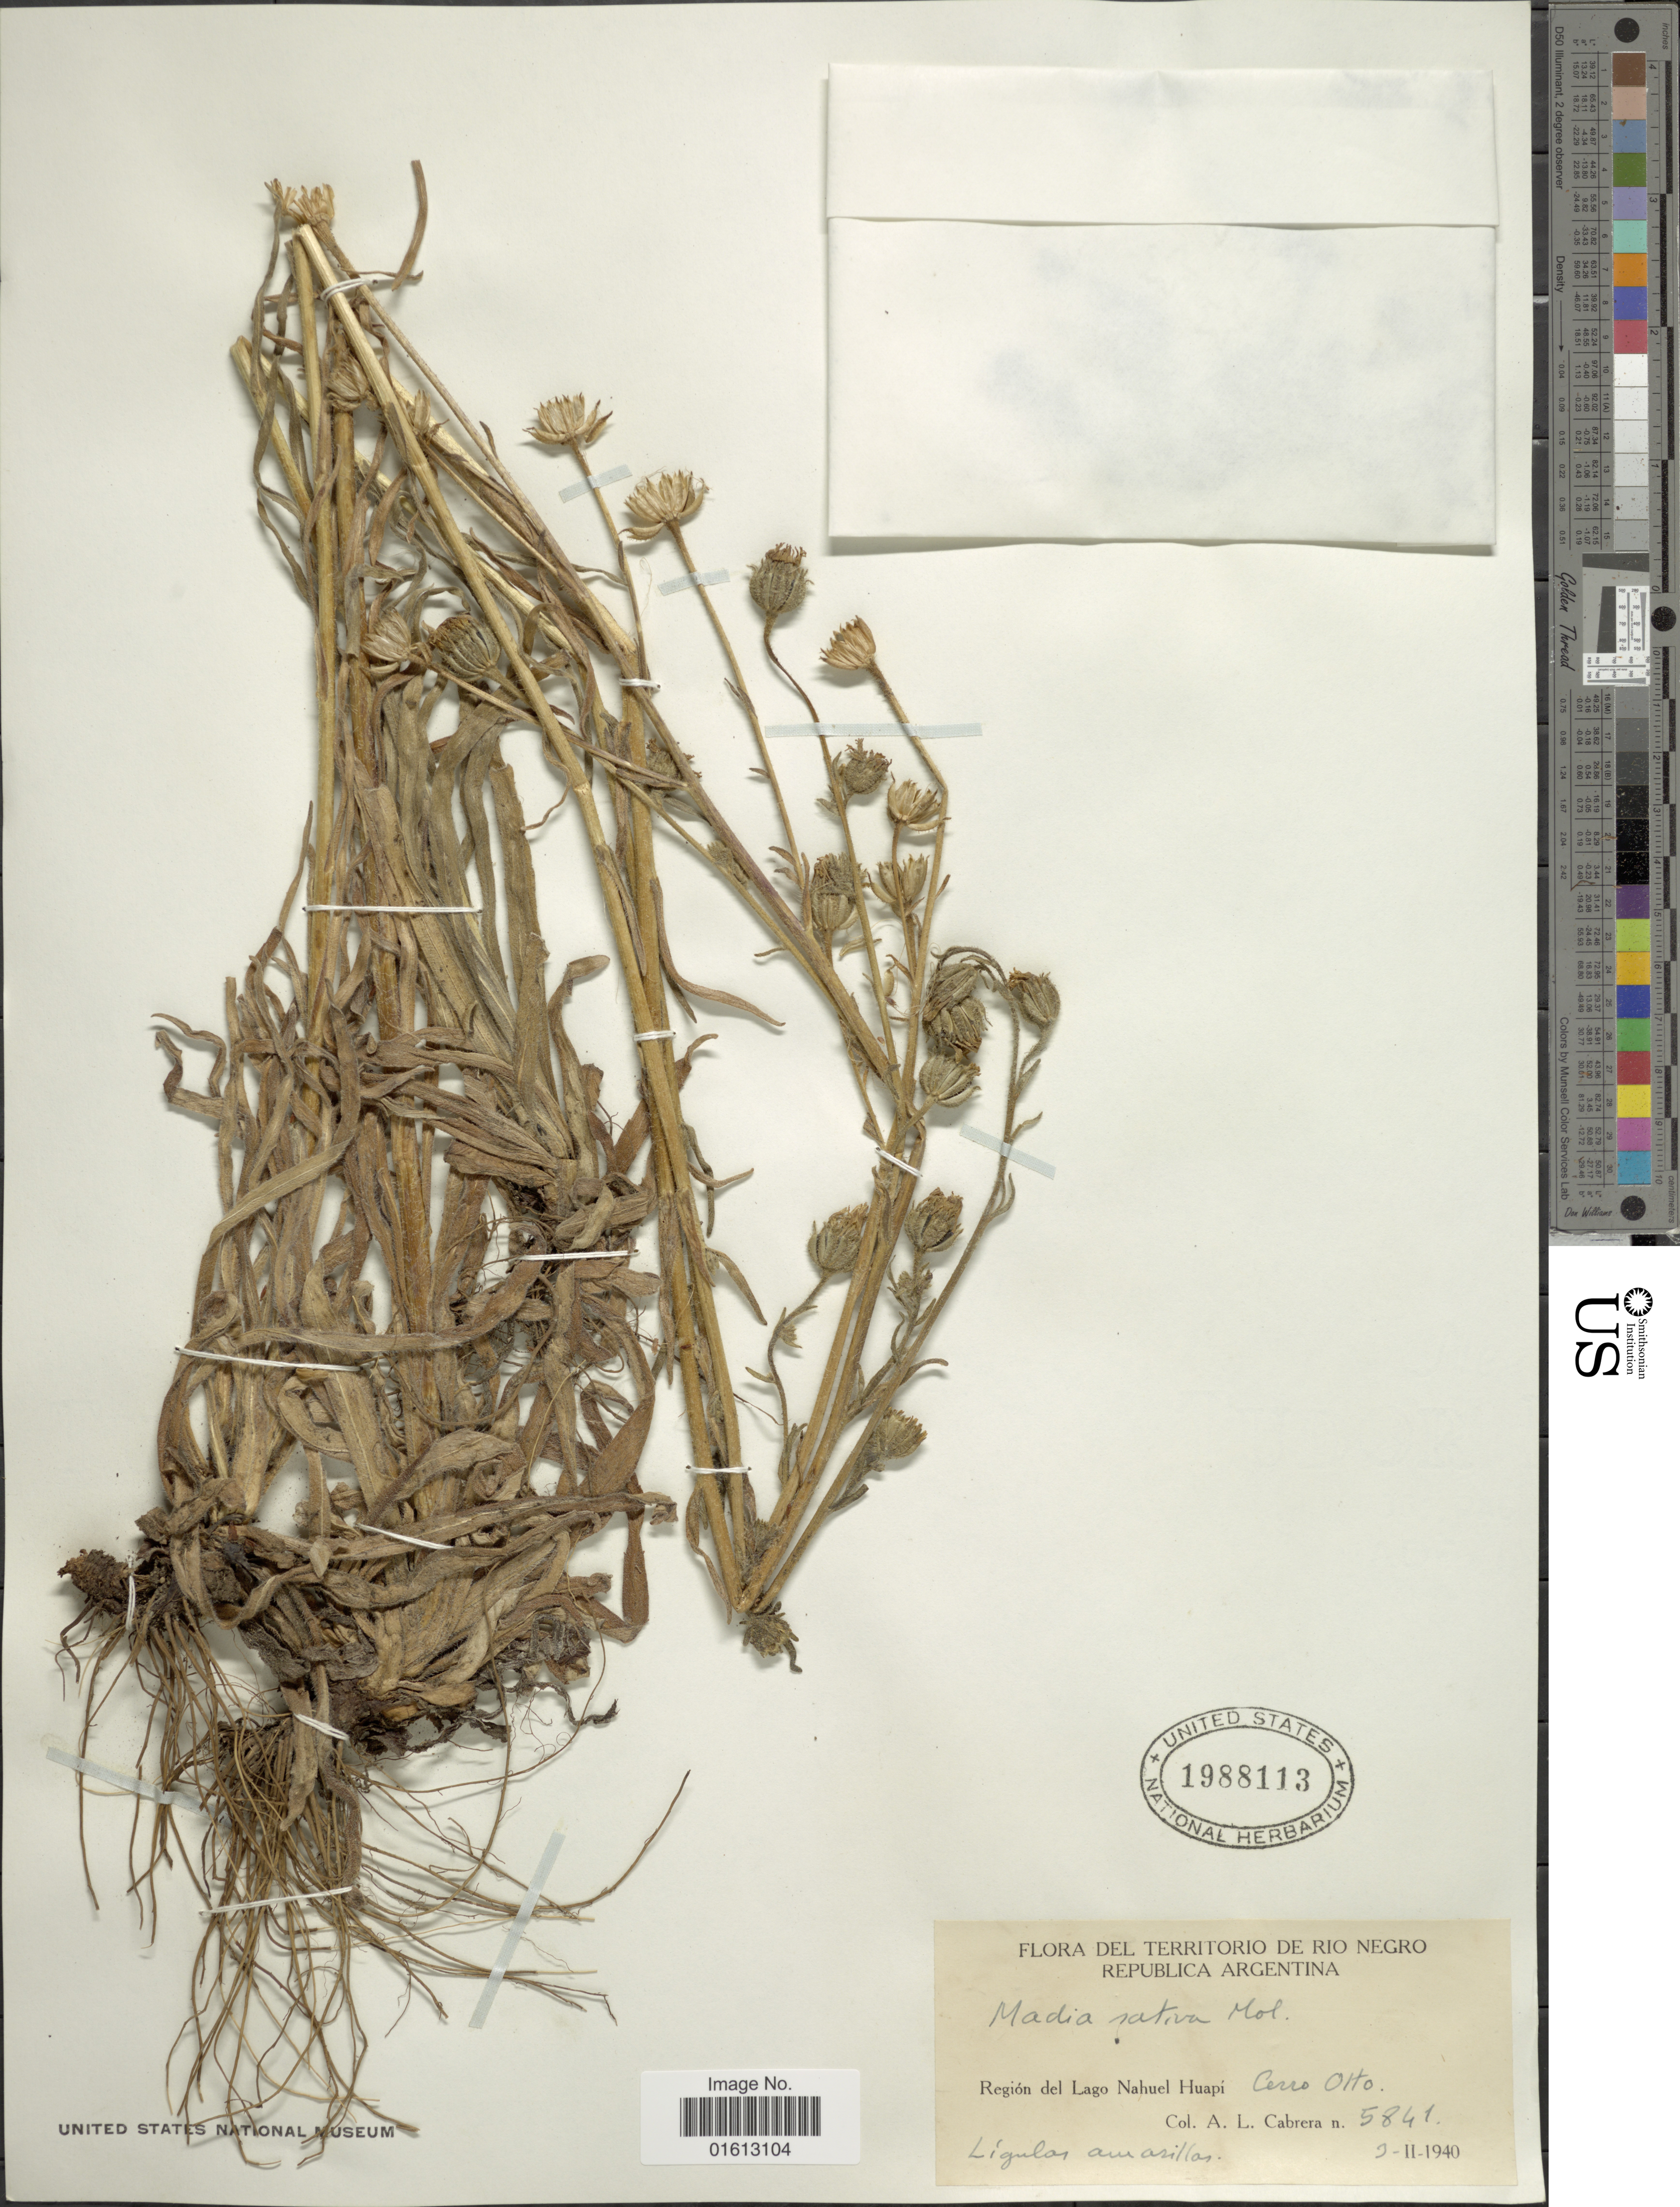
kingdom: Plantae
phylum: Tracheophyta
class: Magnoliopsida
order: Asterales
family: Asteraceae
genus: Madia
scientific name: Madia sativa subsp. sativa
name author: Molina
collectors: A. L. Cabrera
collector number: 5841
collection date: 1940-11-09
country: Argentina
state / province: Rio Negro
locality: Del Territorio de Rio Negro, Región del Lago Nahue Huapí, Cerro Otto. Ligualas Amasillas.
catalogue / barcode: US 1988113